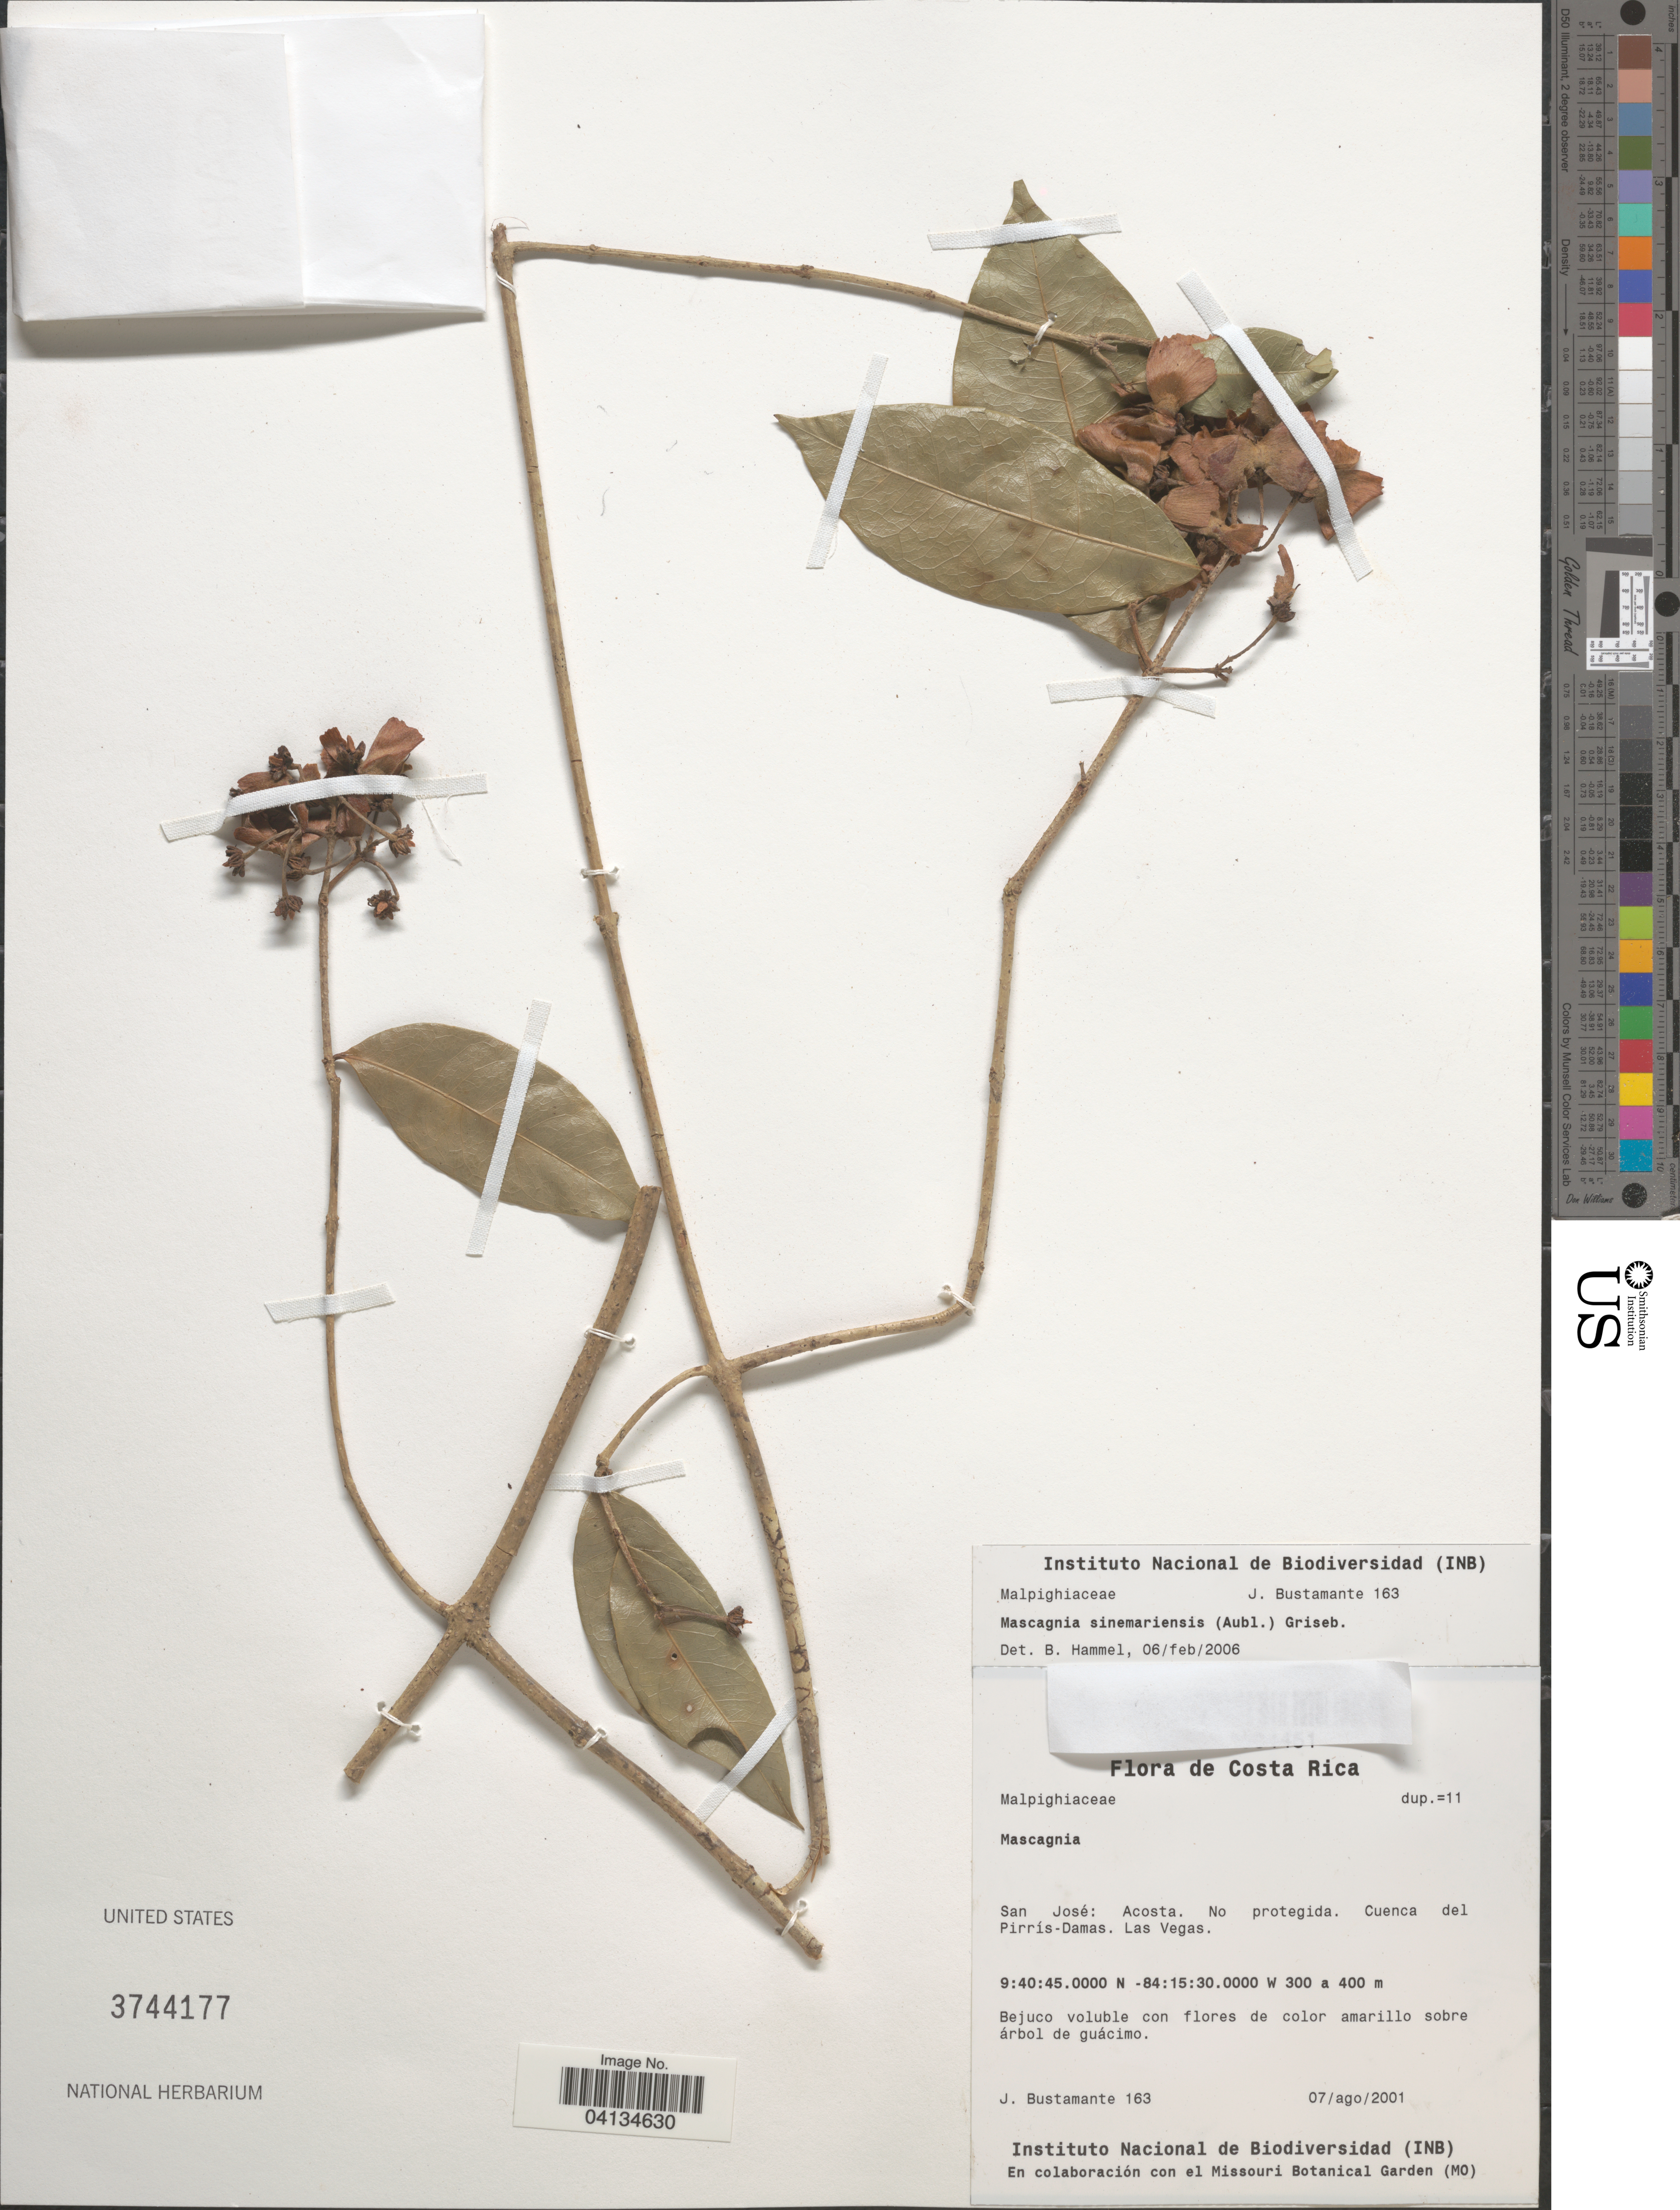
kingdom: Plantae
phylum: Tracheophyta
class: Magnoliopsida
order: Malpighiales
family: Malpighiaceae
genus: Carolus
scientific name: Carolus sinemariensis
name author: (Aubl.) W.R. Anderson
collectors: J. Bustamante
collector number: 163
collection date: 2001-08-07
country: Costa Rica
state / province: San José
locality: Acosta. No protegida. Cuenca del Pirrís-Damas. Las Vegas.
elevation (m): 300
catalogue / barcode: US 3744177